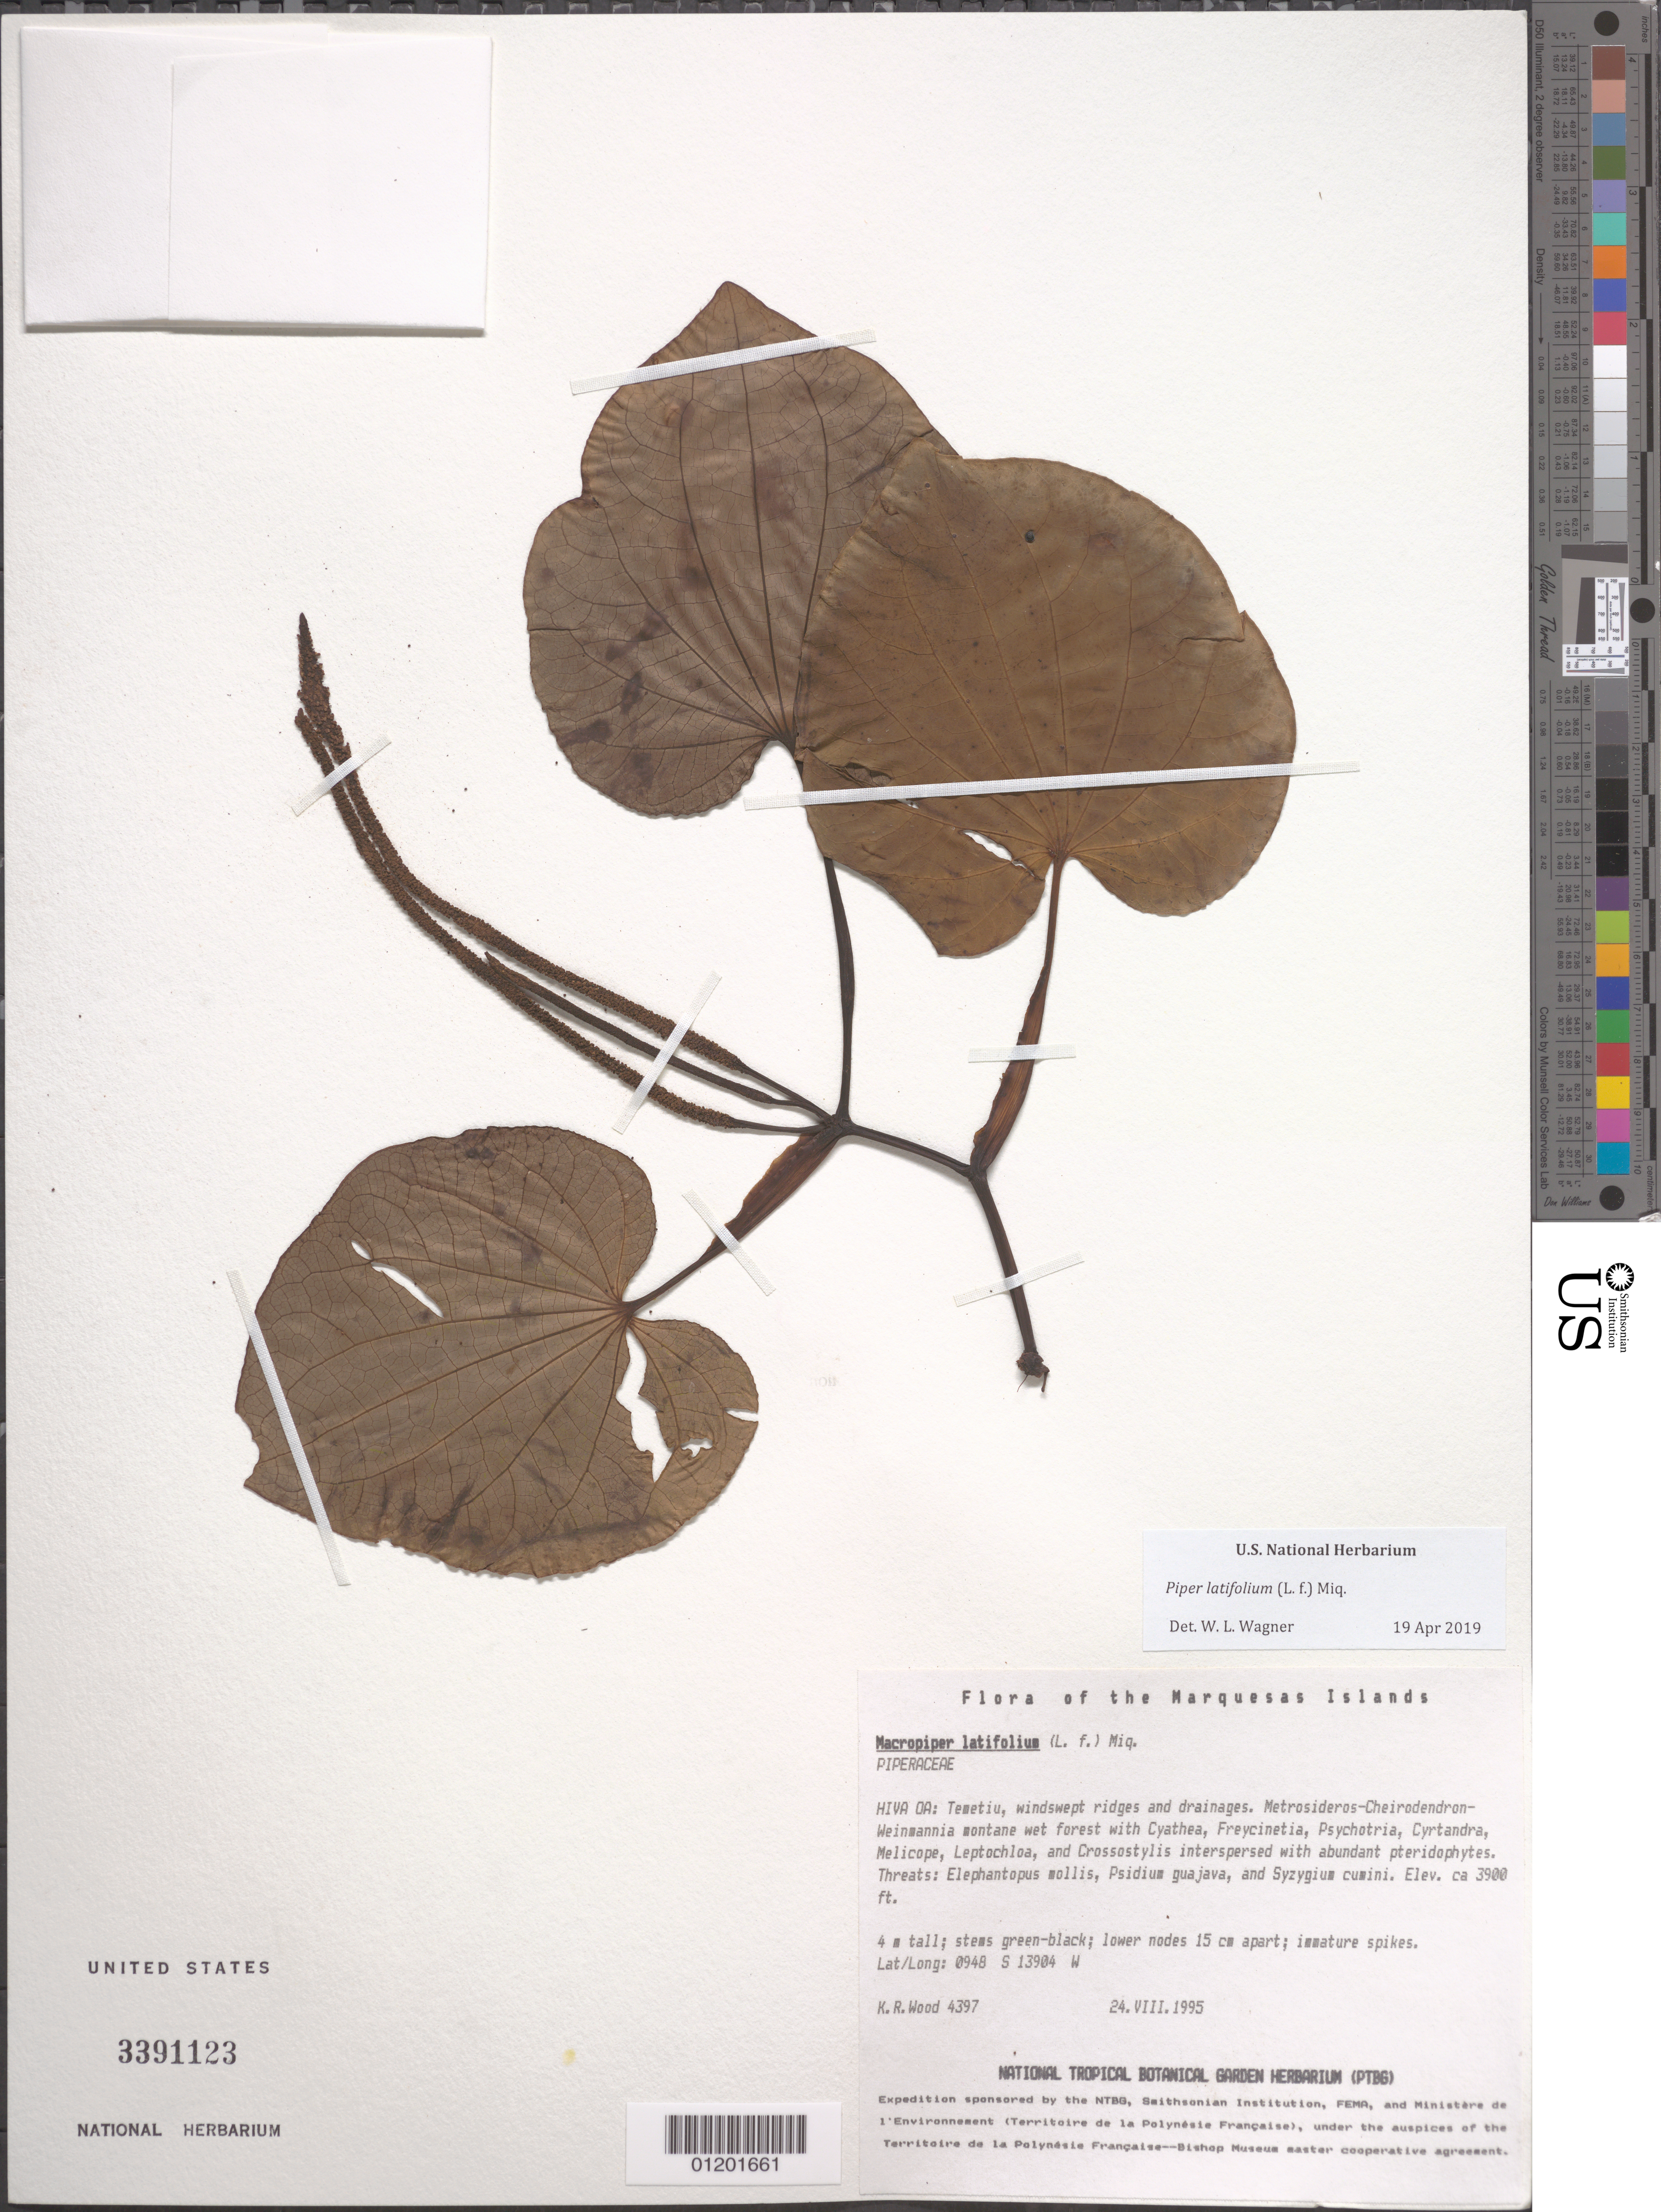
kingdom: Plantae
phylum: Tracheophyta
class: Magnoliopsida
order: Piperales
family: Piperaceae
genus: Piper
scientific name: Piper latifolium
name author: L. f.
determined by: Wagner, W. L., (BOT), Smithsonian Institution - National Museum of Natural History (UNITED STATES)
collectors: K. R. Wood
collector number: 4397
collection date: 1995-08-24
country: French Polynesia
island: Hiva Oa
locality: Temetiu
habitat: Windswept ridges and drainages. In Metrosideros - Cheirodendron - Weinmannia montane wet forest and Cyathea - Freycinetia interspersed with rich pteridophyte forests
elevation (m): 1189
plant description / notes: Elaphantopsis mollis, Psidium guajava, Syzygium cuminii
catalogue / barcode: US 3391123